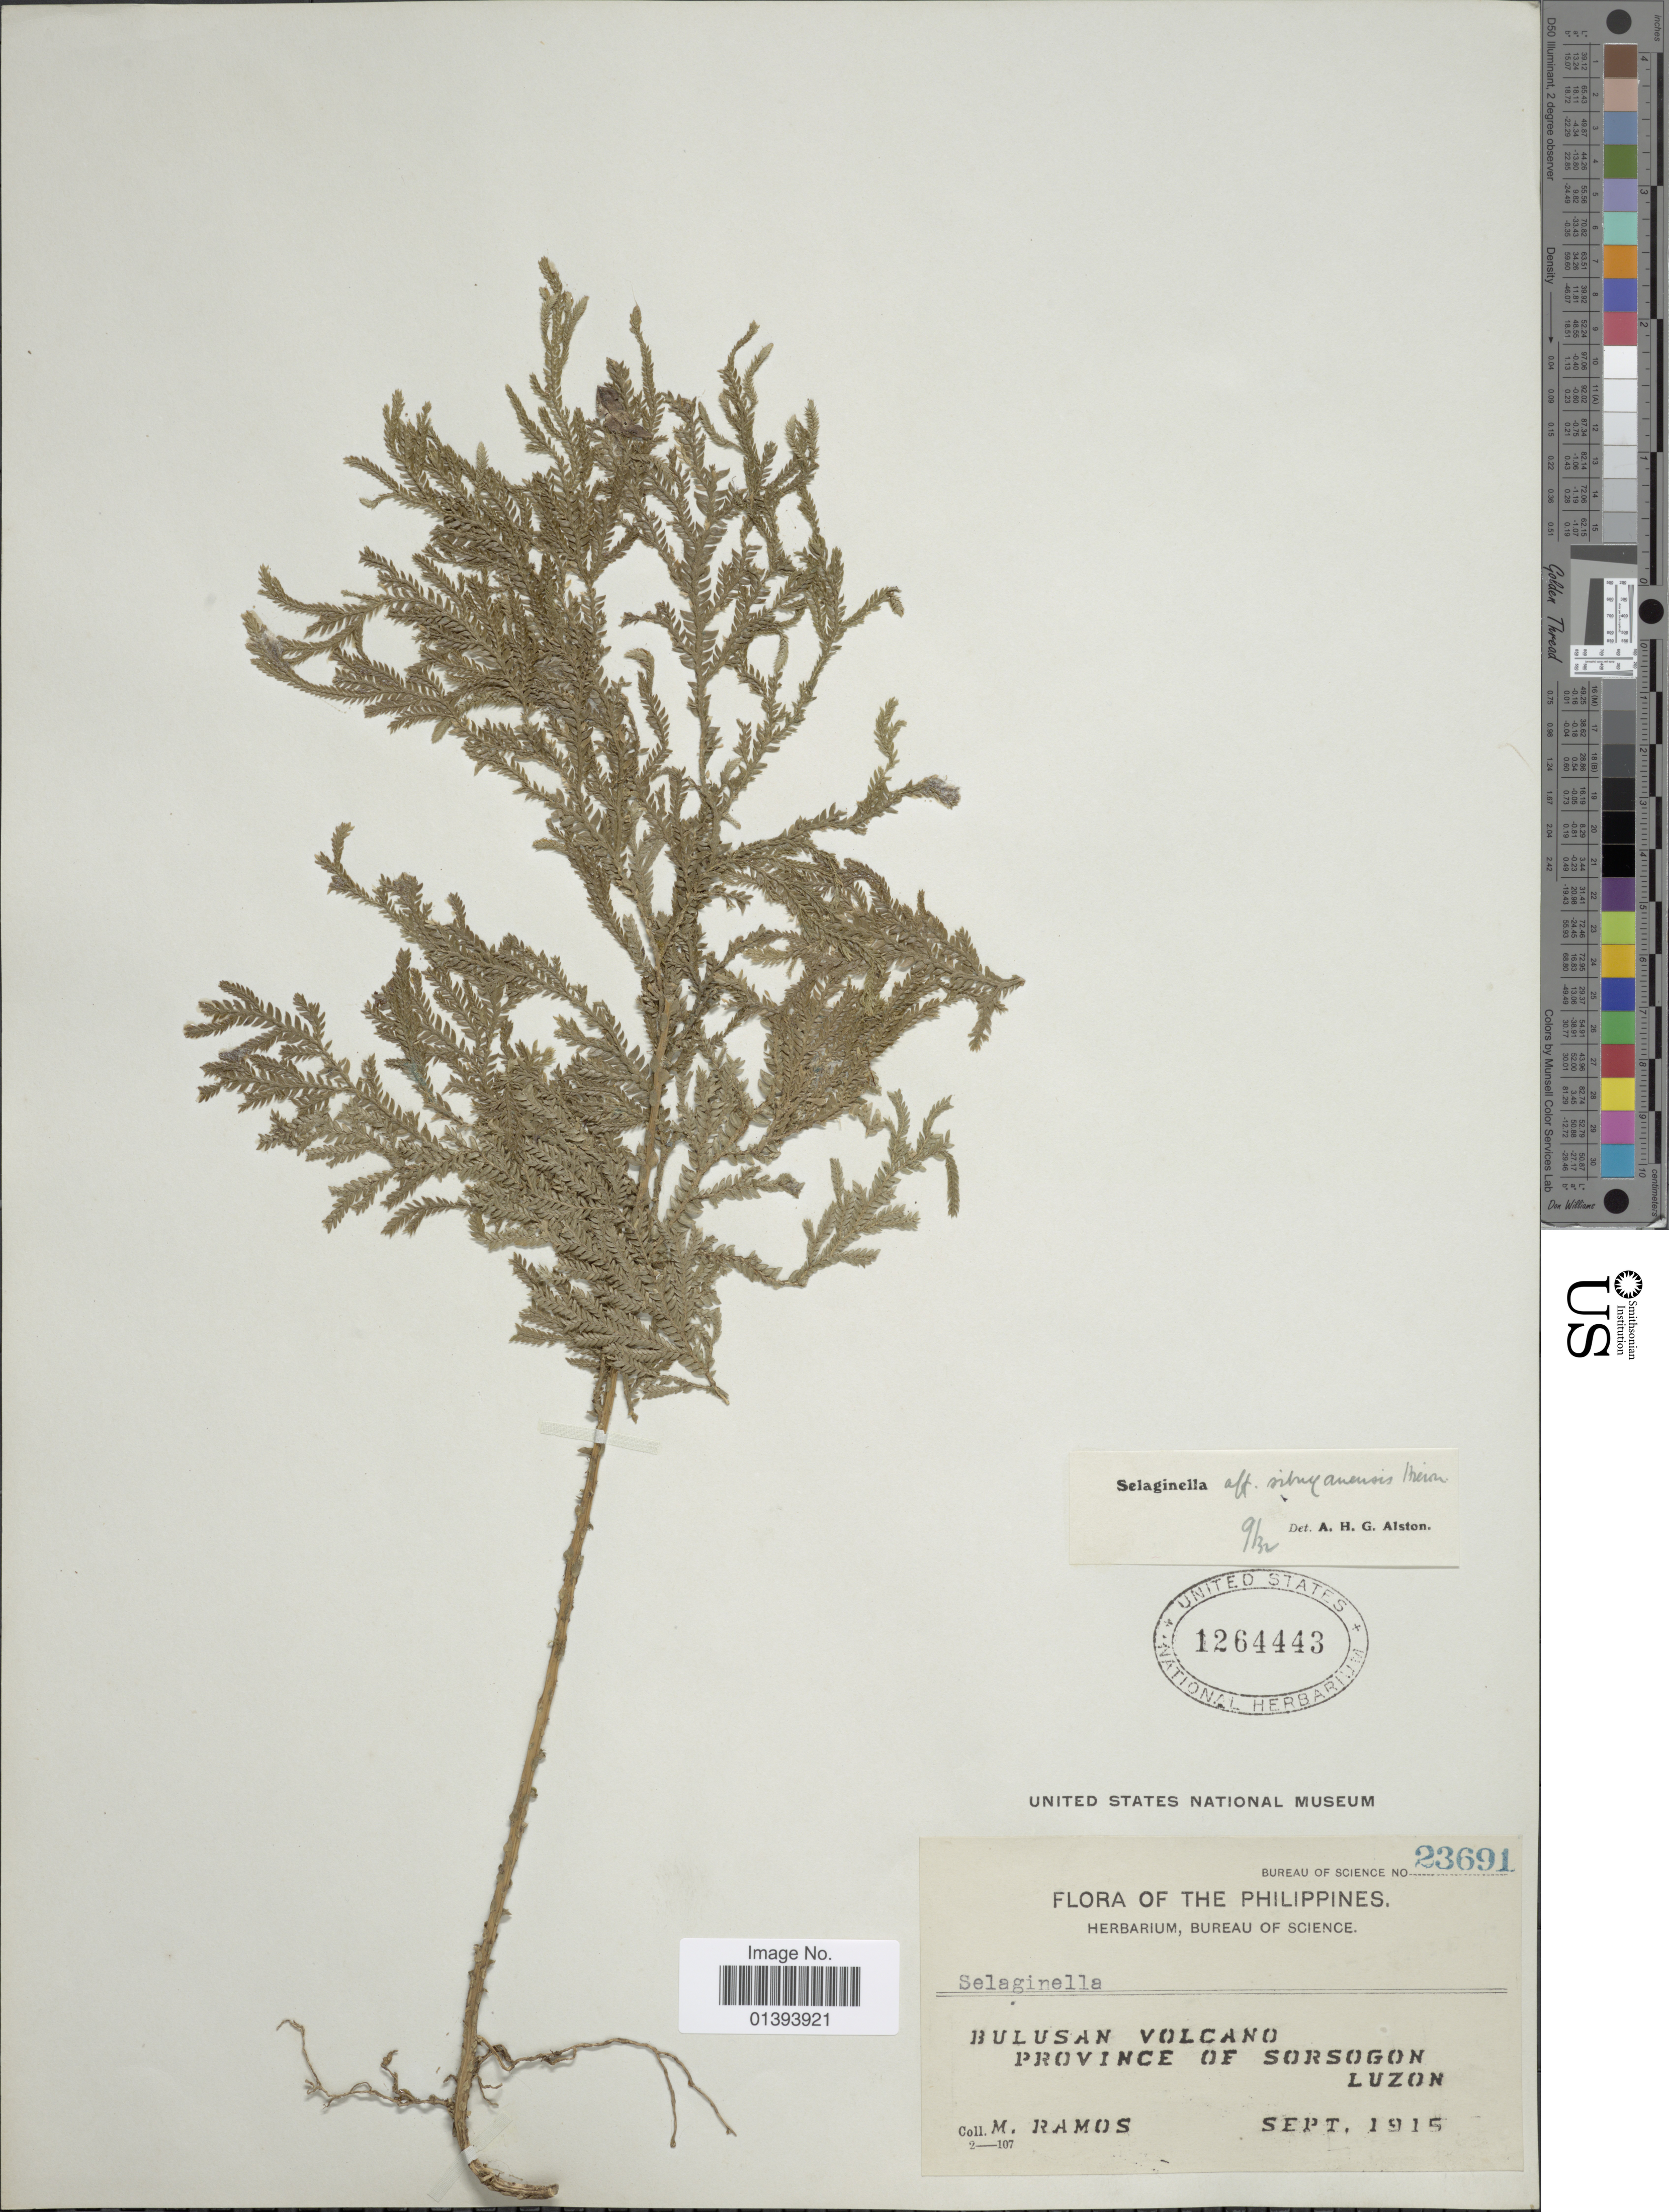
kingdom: Plantae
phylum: Tracheophyta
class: Lycopodiopsida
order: Selaginellales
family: Selaginellaceae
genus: Selaginella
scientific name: Selaginella jagorii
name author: Warb.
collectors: M. Ramos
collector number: Bureau of Science 23691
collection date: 1915-09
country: Philippines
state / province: Central Luzon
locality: Bulusan Volcano, Province of Sorsogon, Luzon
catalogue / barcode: US 1264443